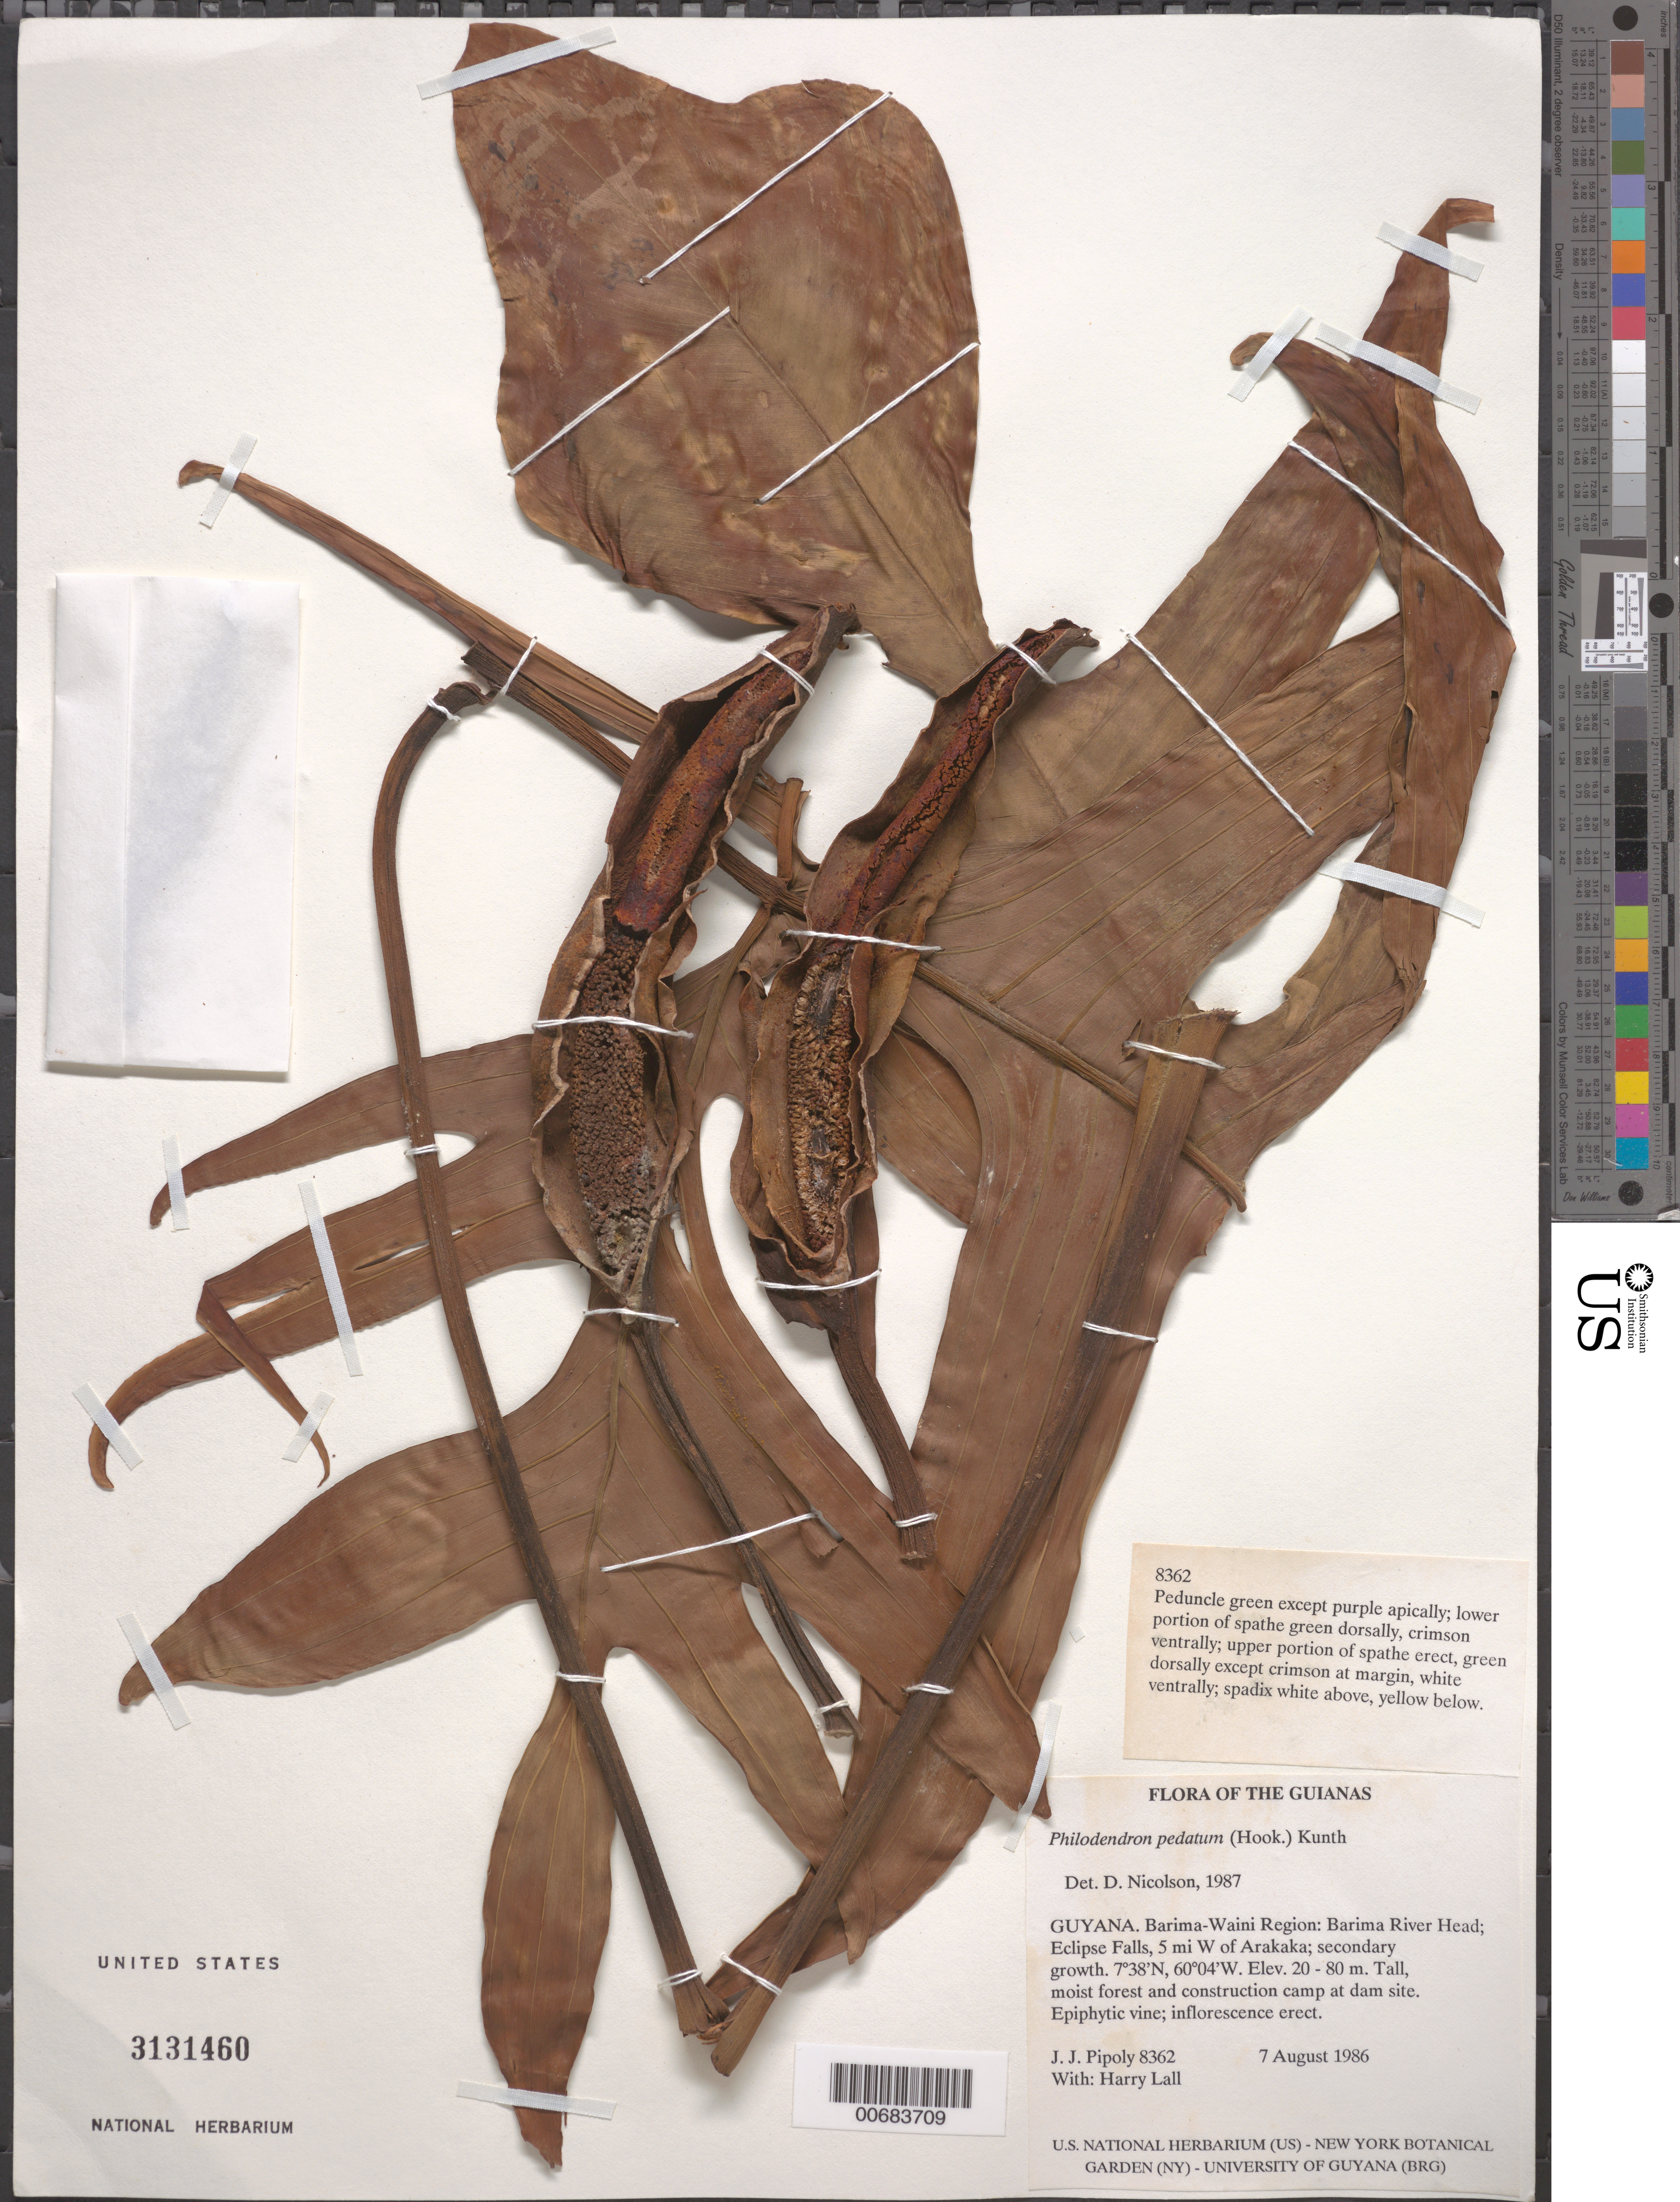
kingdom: Plantae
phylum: Tracheophyta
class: Liliopsida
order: Alismatales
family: Araceae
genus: Philodendron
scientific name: Philodendron pedatum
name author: (Hook.) Kunth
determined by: Nicolson, Dan H.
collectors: J. J. Pipoly & H. Lall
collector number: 8362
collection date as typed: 7 August 1986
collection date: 1986-08-07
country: Guyana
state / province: Barima-Waini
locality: Barima River head; Eclipse Falls, 5 mi W of Arakaka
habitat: Secondary growth, tall moist forest and construction camp at dam site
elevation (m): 20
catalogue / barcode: US 3131460